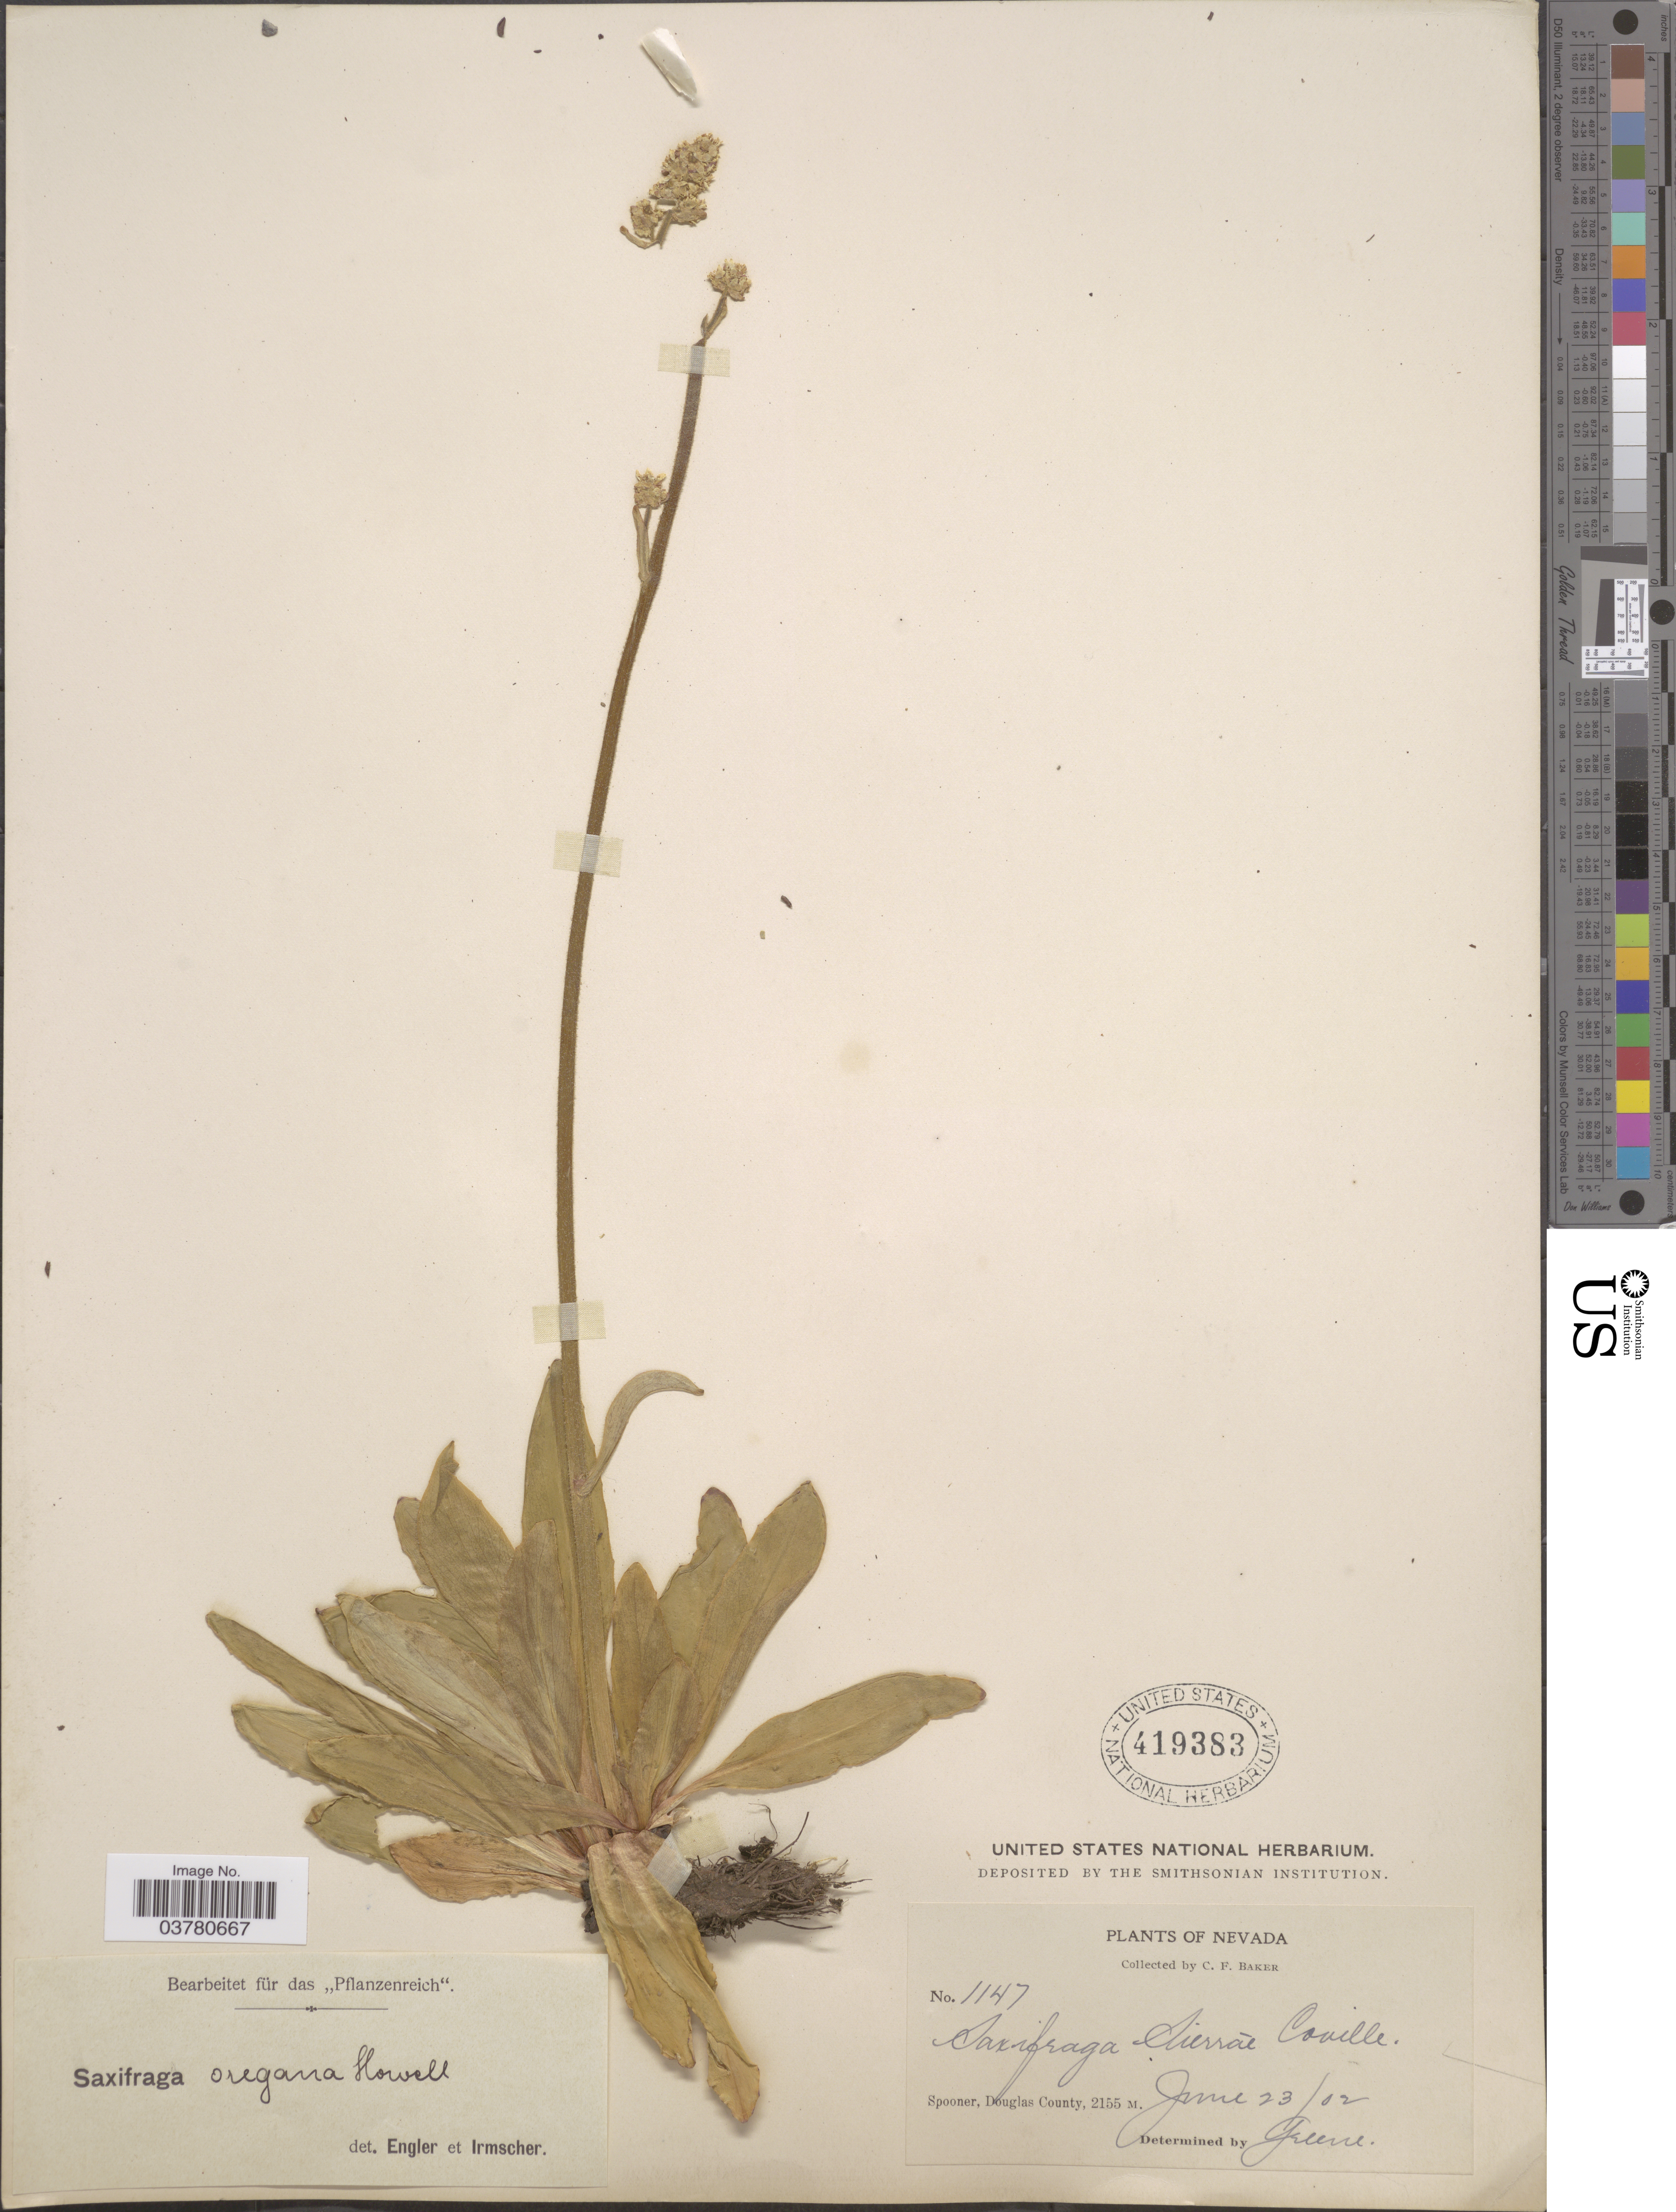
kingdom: Plantae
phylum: Tracheophyta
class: Magnoliopsida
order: Saxifragales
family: Saxifragaceae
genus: Micranthes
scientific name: Micranthes oregana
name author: (Howell) Small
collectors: C. F. Baker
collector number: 1147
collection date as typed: Transcribed d/m/y: 23/6/2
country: United States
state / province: Nevada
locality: Spooner, Douglas County.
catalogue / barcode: US 419383